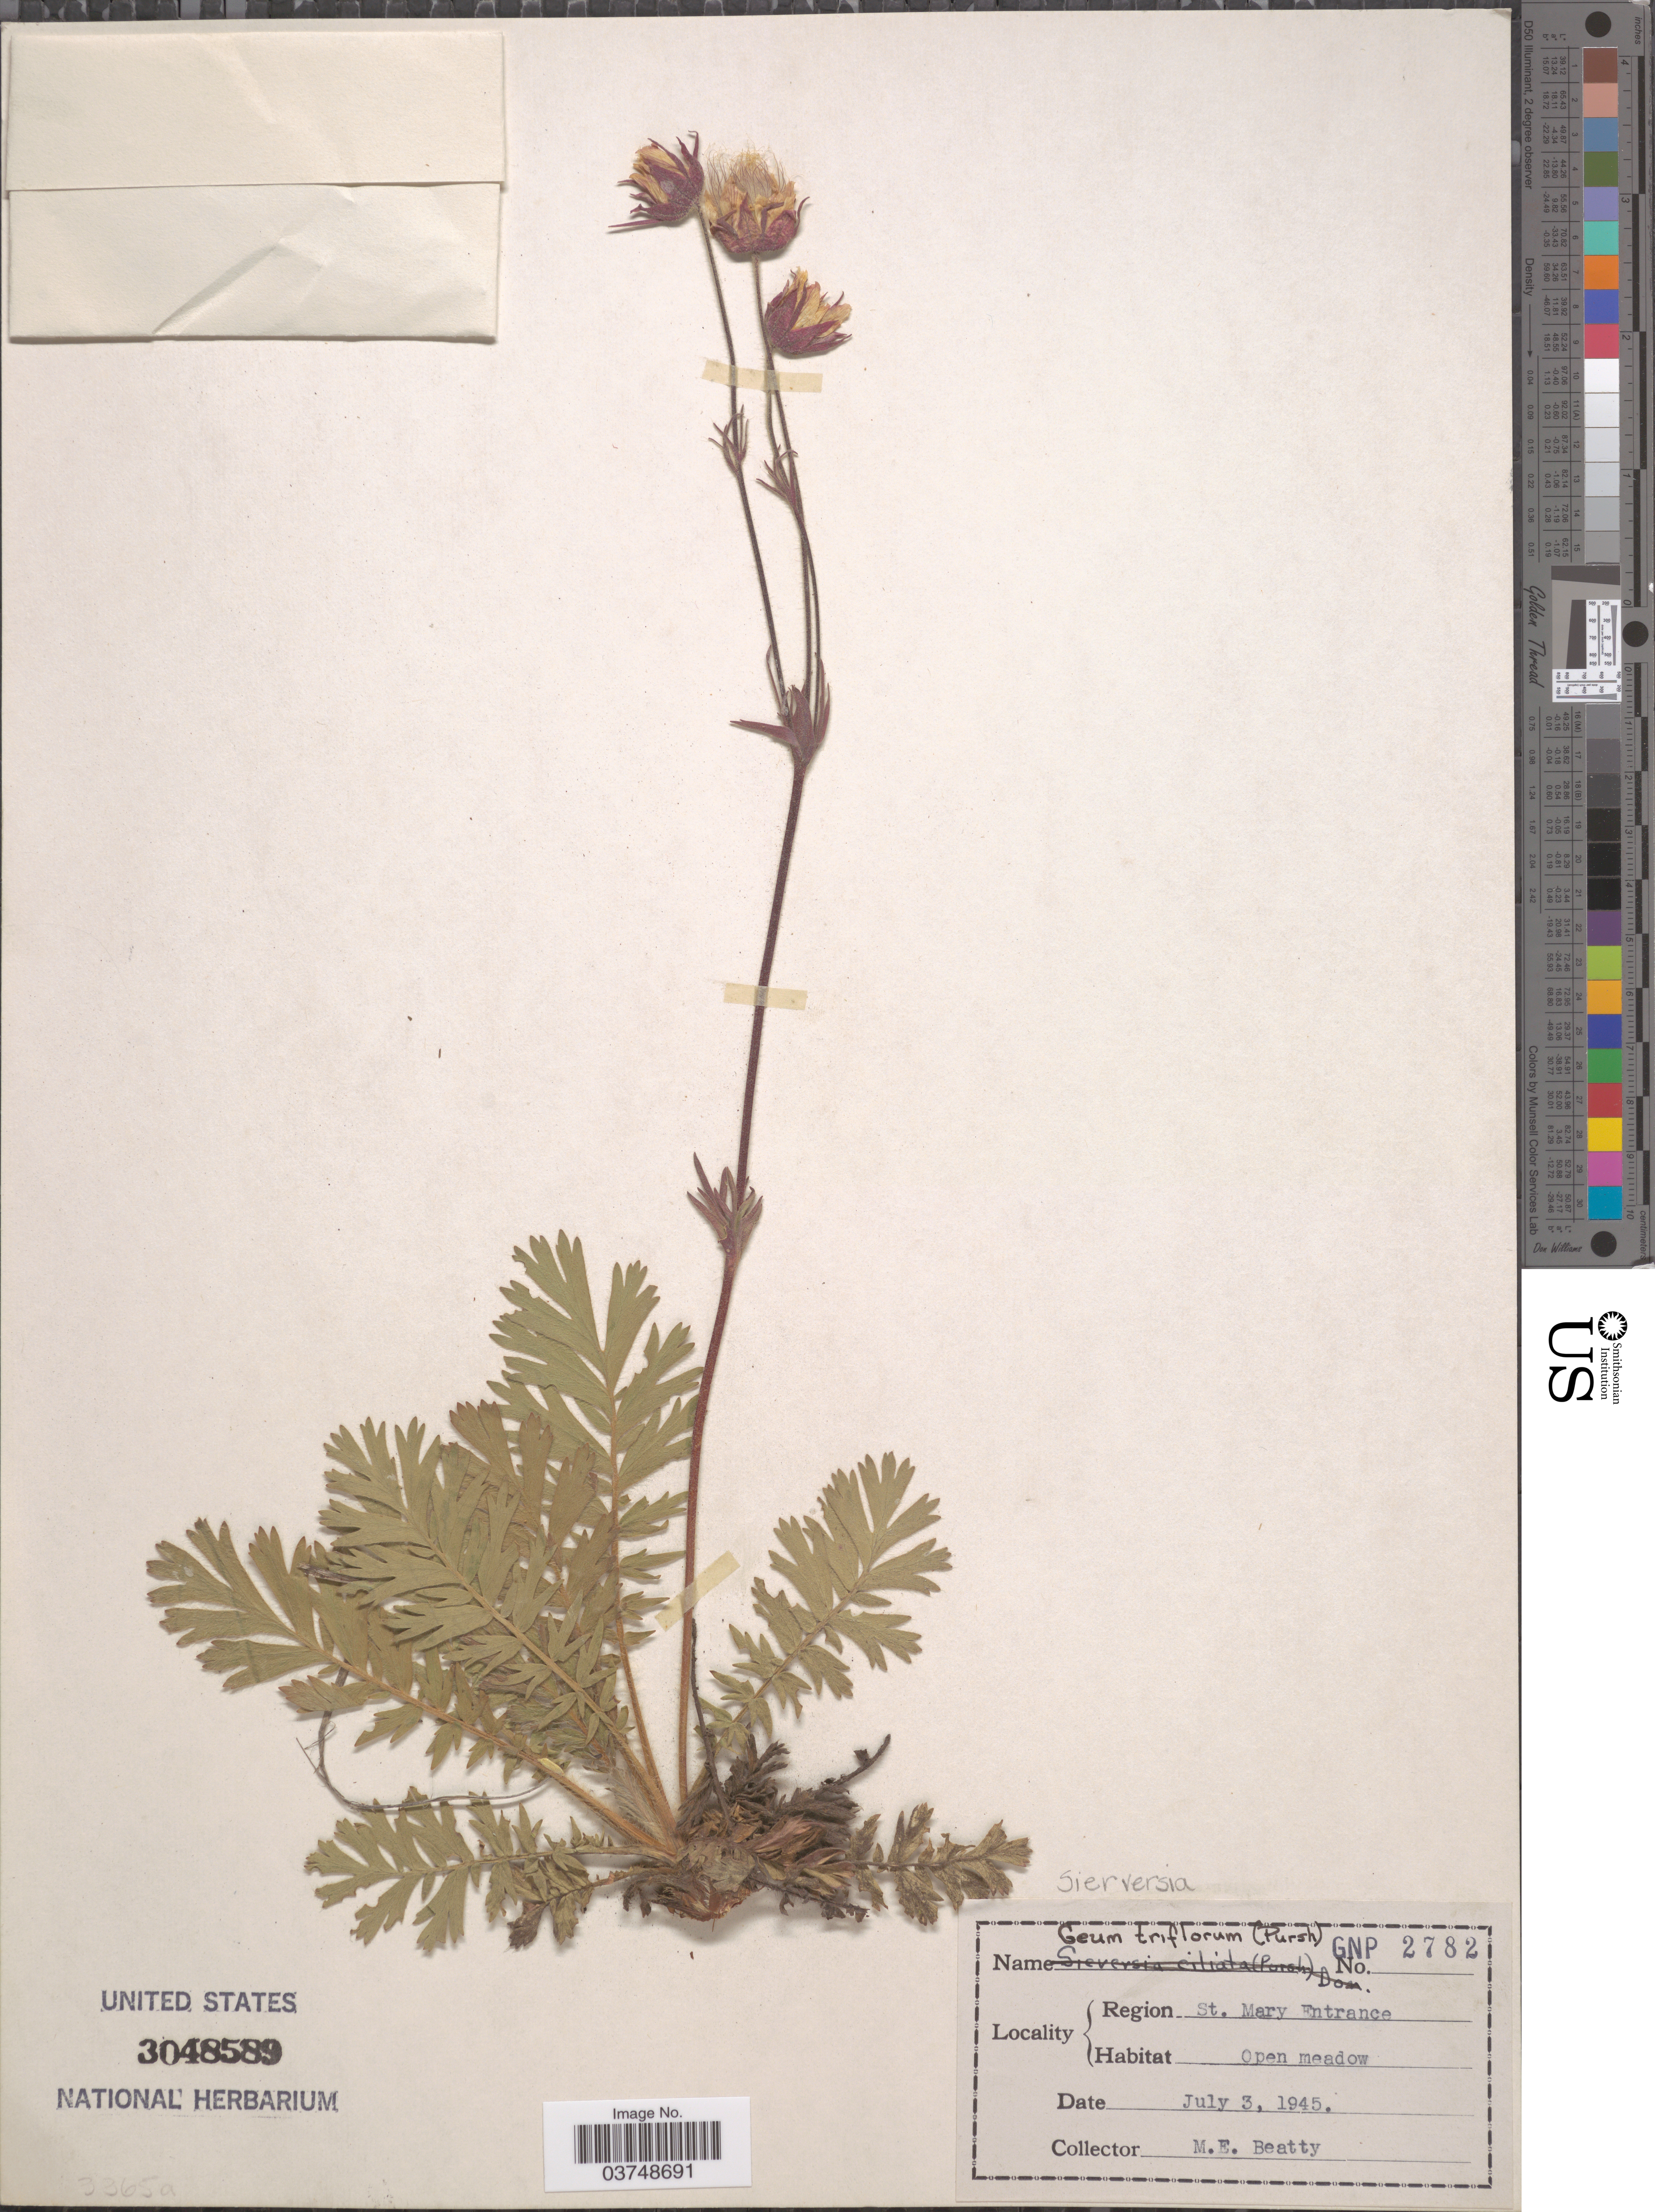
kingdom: Plantae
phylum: Tracheophyta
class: Magnoliopsida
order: Rosales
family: Rosaceae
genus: Geum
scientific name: Geum triflorum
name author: Pursh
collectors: M. Beatty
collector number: GNP2782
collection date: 1945-07-03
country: United States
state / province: Montana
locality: Region St. Mary Entrance.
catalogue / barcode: US 3048589